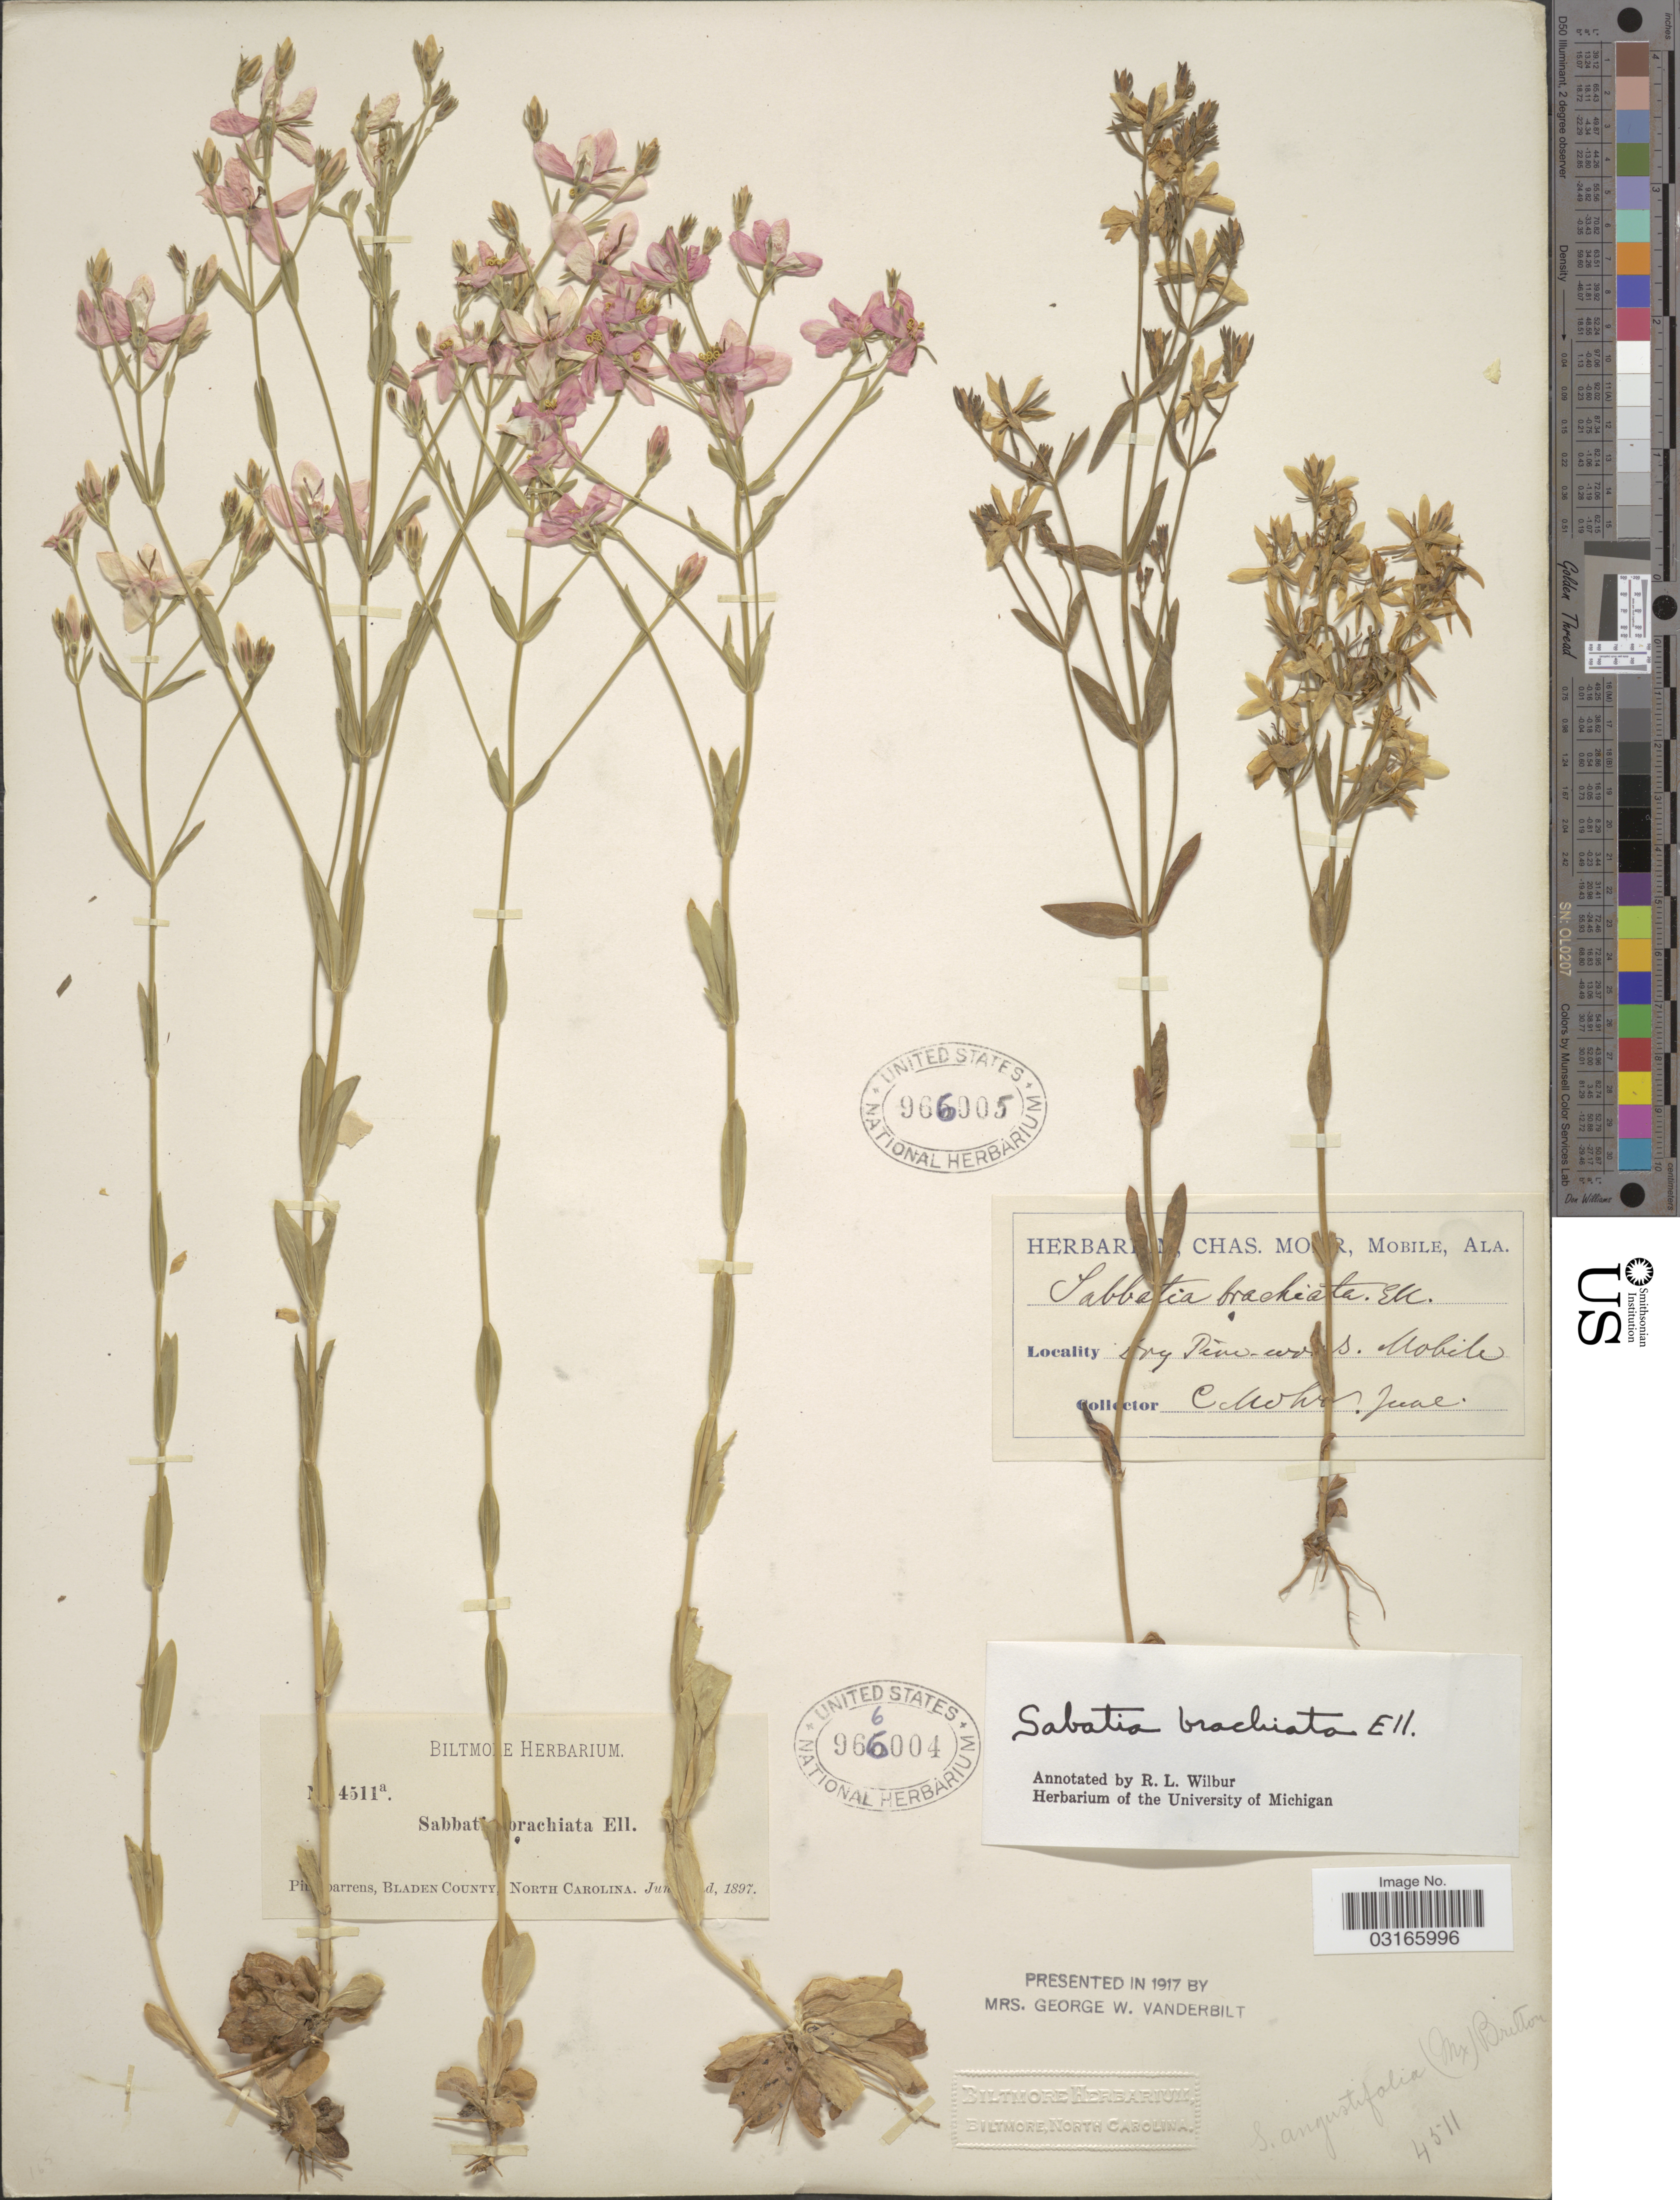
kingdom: Plantae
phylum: Tracheophyta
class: Magnoliopsida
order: Gentianales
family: Gentianaceae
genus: Sabatia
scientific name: Sabatia brachiata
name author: Elliott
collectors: C. T. Mohr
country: United States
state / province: Alabama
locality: Dry pine-woods, Mobile.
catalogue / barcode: US 966005-2